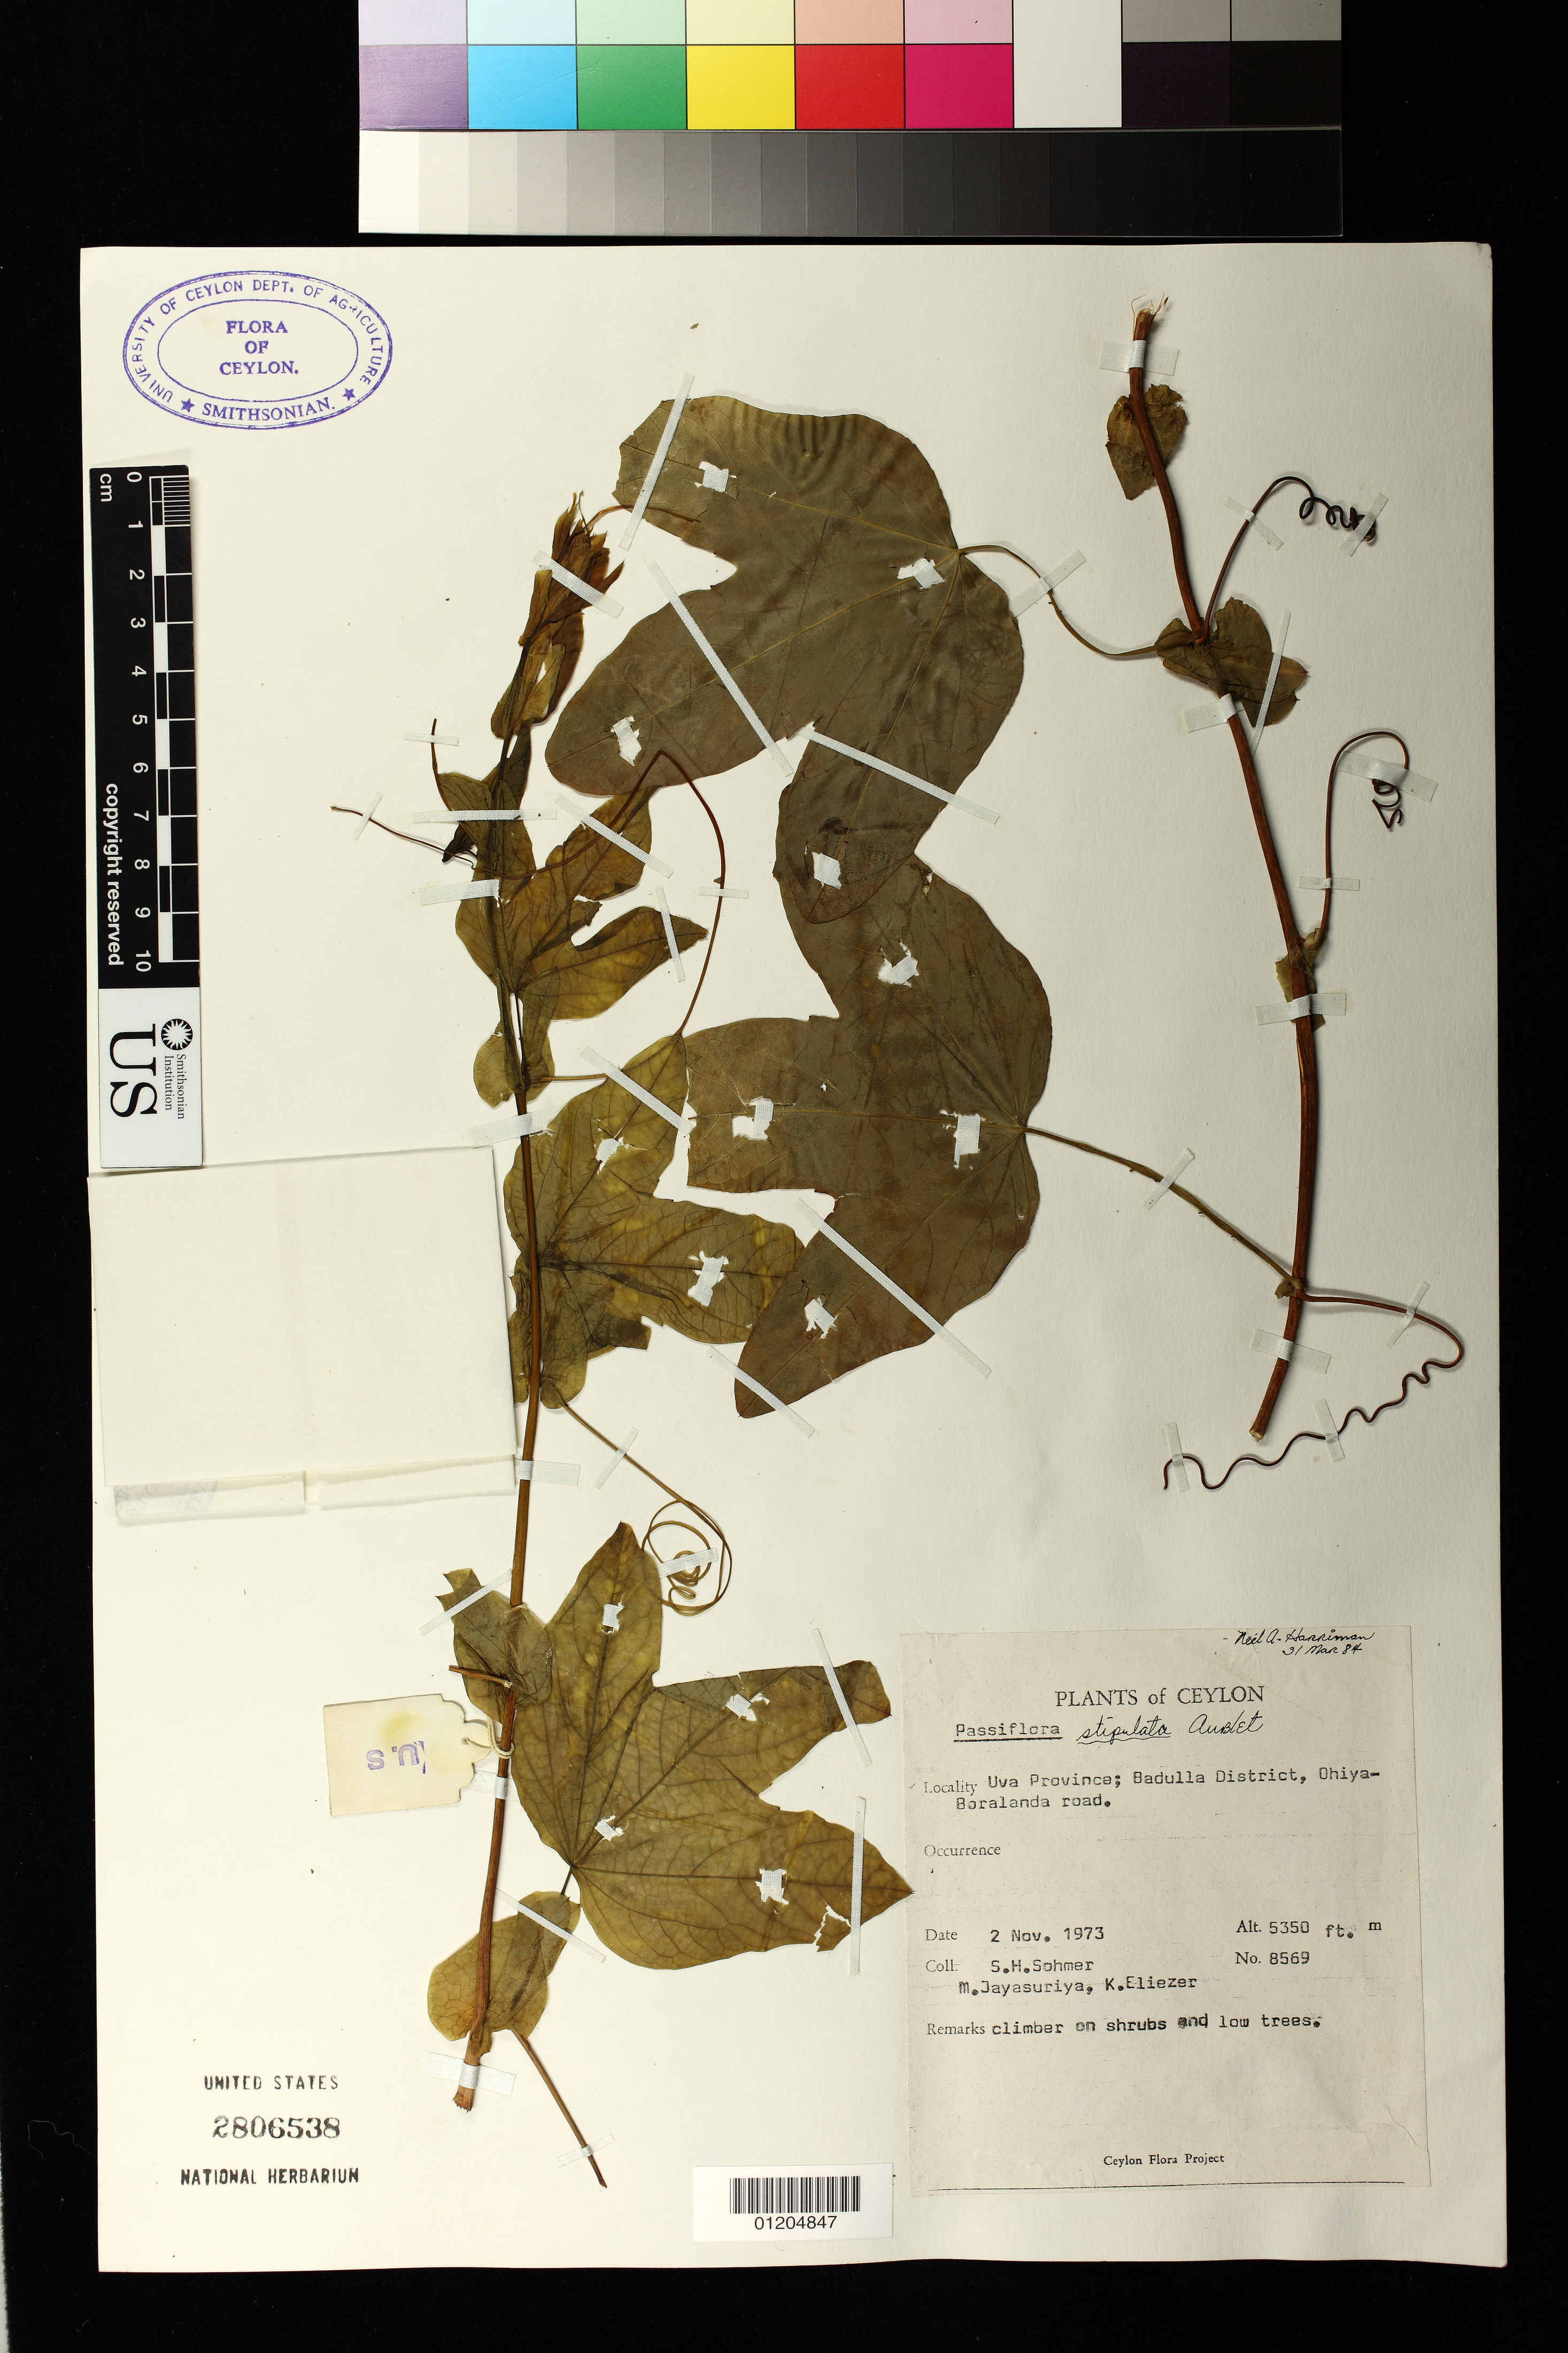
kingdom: Plantae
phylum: Tracheophyta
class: Magnoliopsida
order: Malpighiales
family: Passifloraceae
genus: Passiflora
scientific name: Passiflora subpeltata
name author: Ortega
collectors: S. H. Sohmer, M. Jayasuriya & K. Eliezer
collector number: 8569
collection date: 1973-11-02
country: Sri Lanka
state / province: Uva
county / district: Badulla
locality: Ohiya-Baralanda road.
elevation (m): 1631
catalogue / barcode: US 2806538